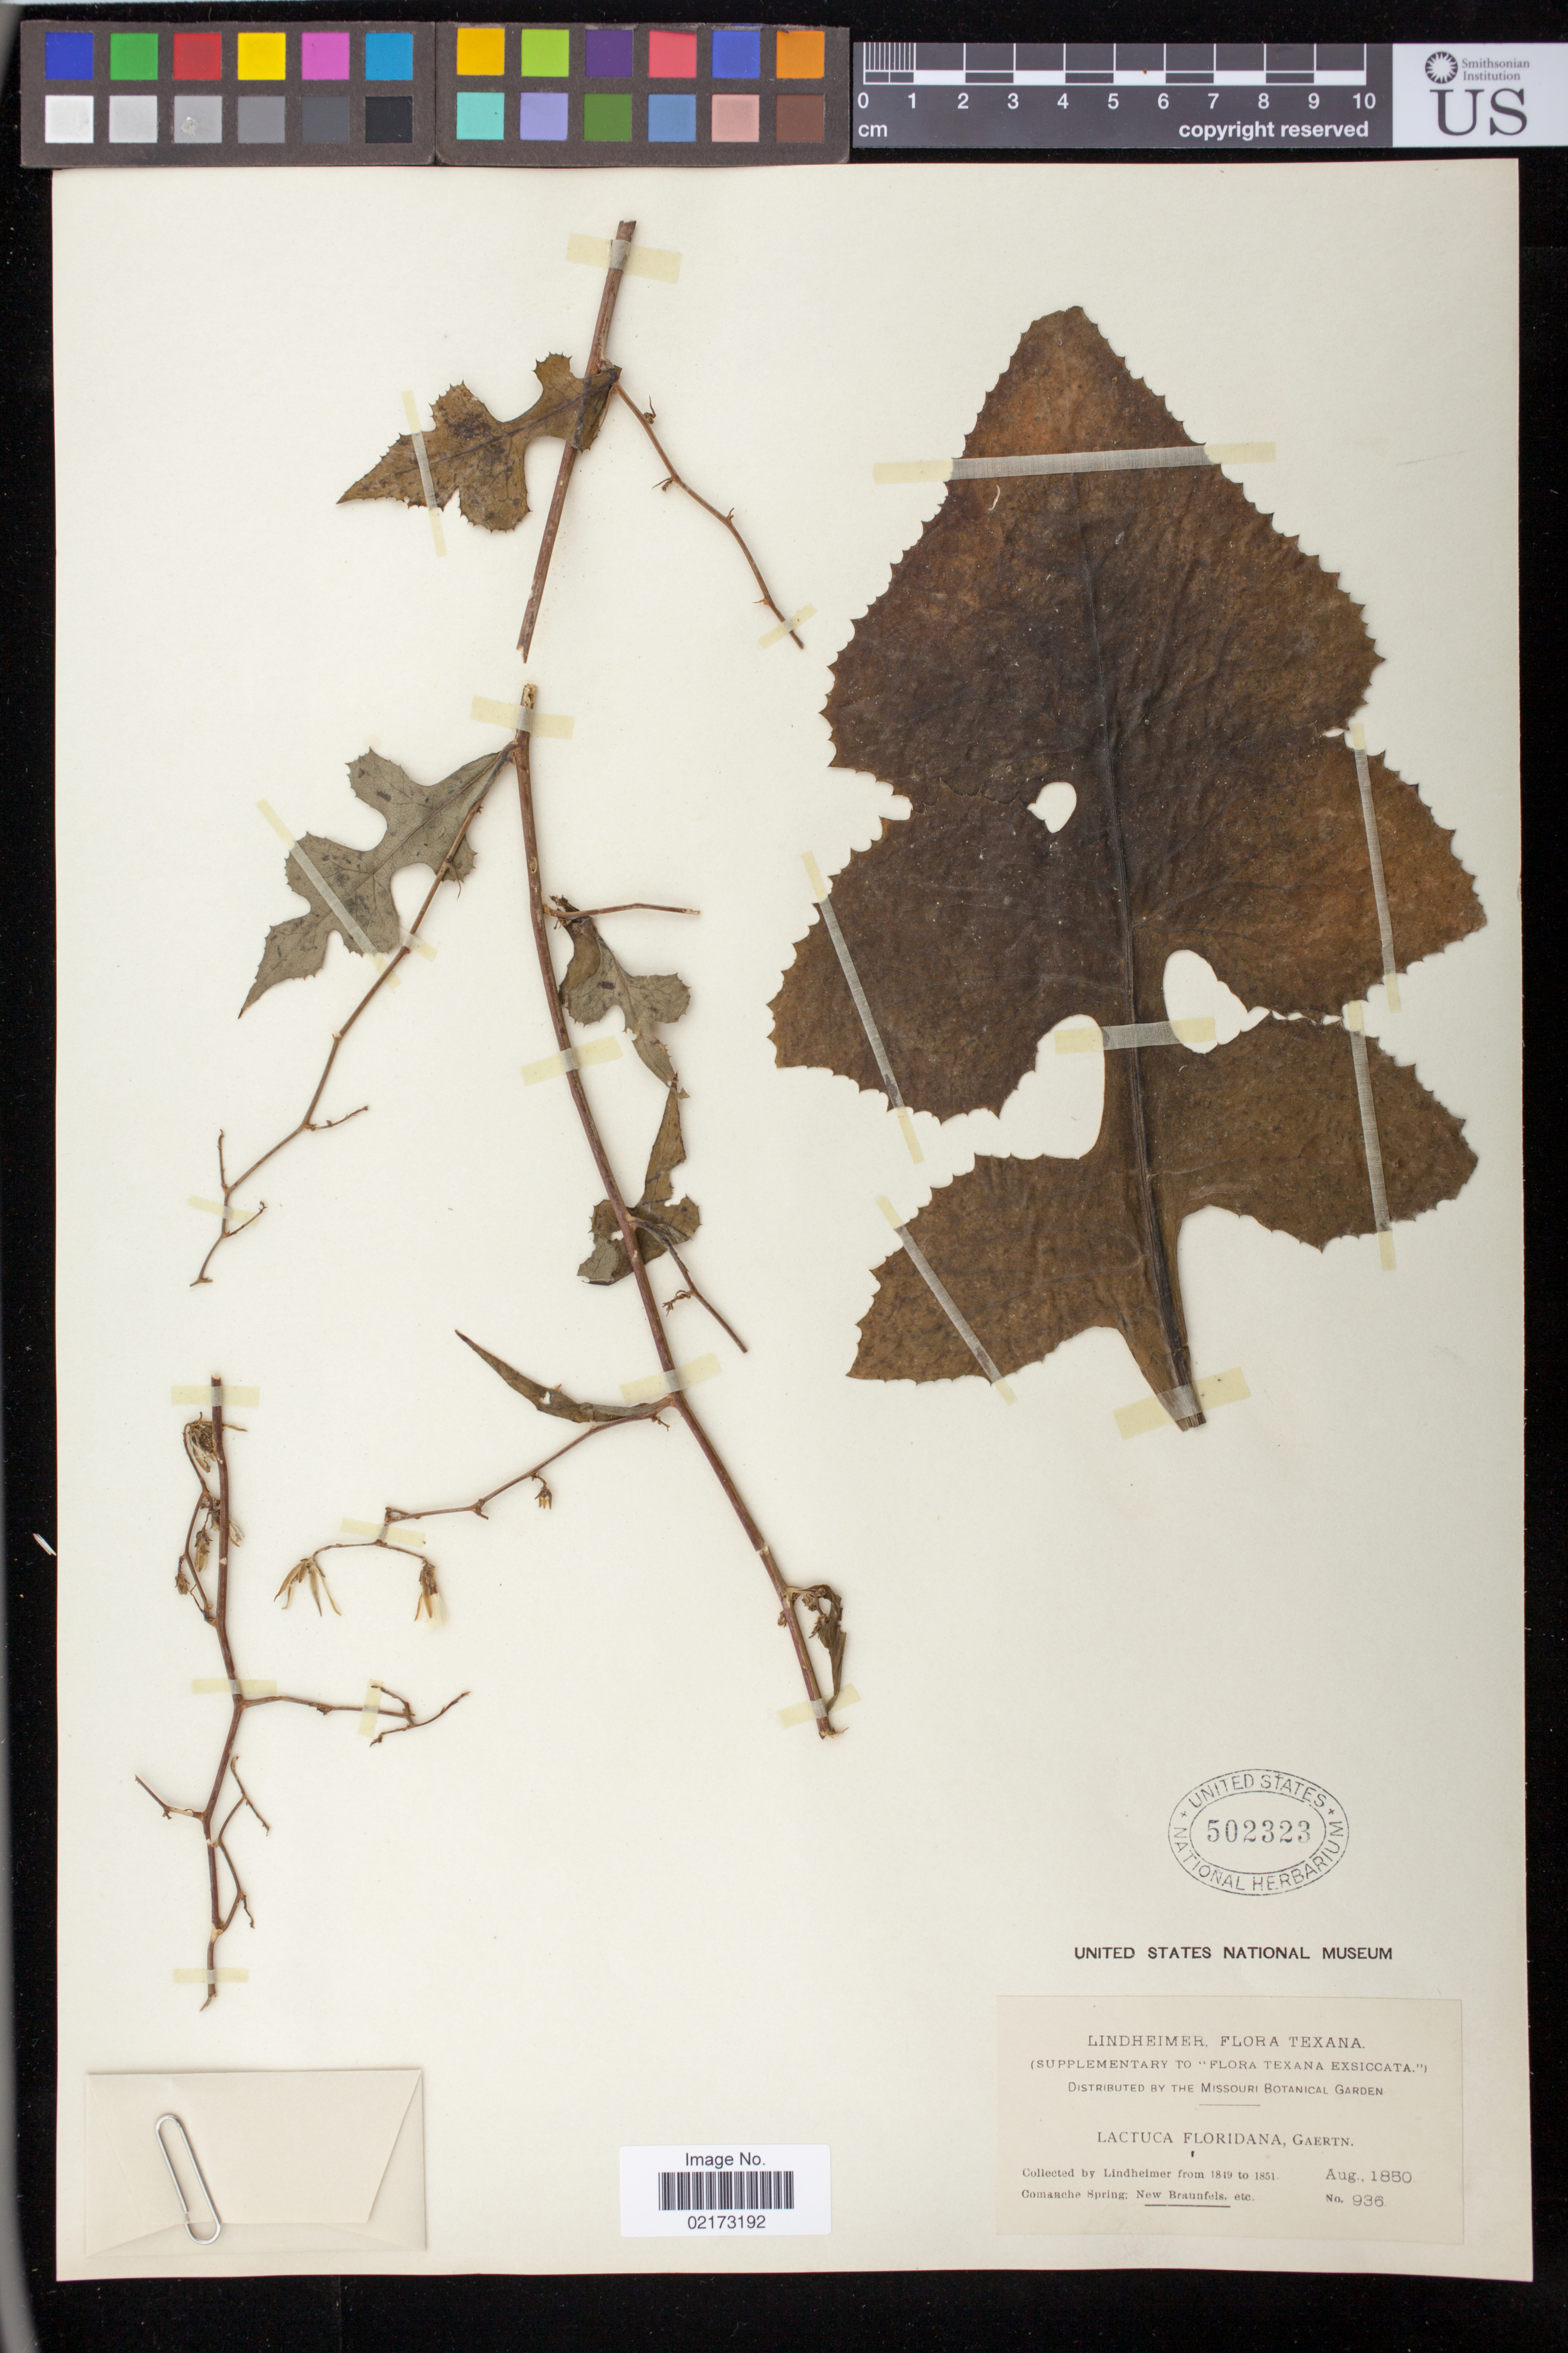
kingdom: Plantae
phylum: Tracheophyta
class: Magnoliopsida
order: Asterales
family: Asteraceae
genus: Lactuca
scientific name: Lactuca floridana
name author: (L.) Gaertn.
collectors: -. Lindheimer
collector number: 936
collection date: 1850-08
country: United States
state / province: Texas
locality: Comanche Spring: New Braunfels, etc.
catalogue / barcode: US 502323